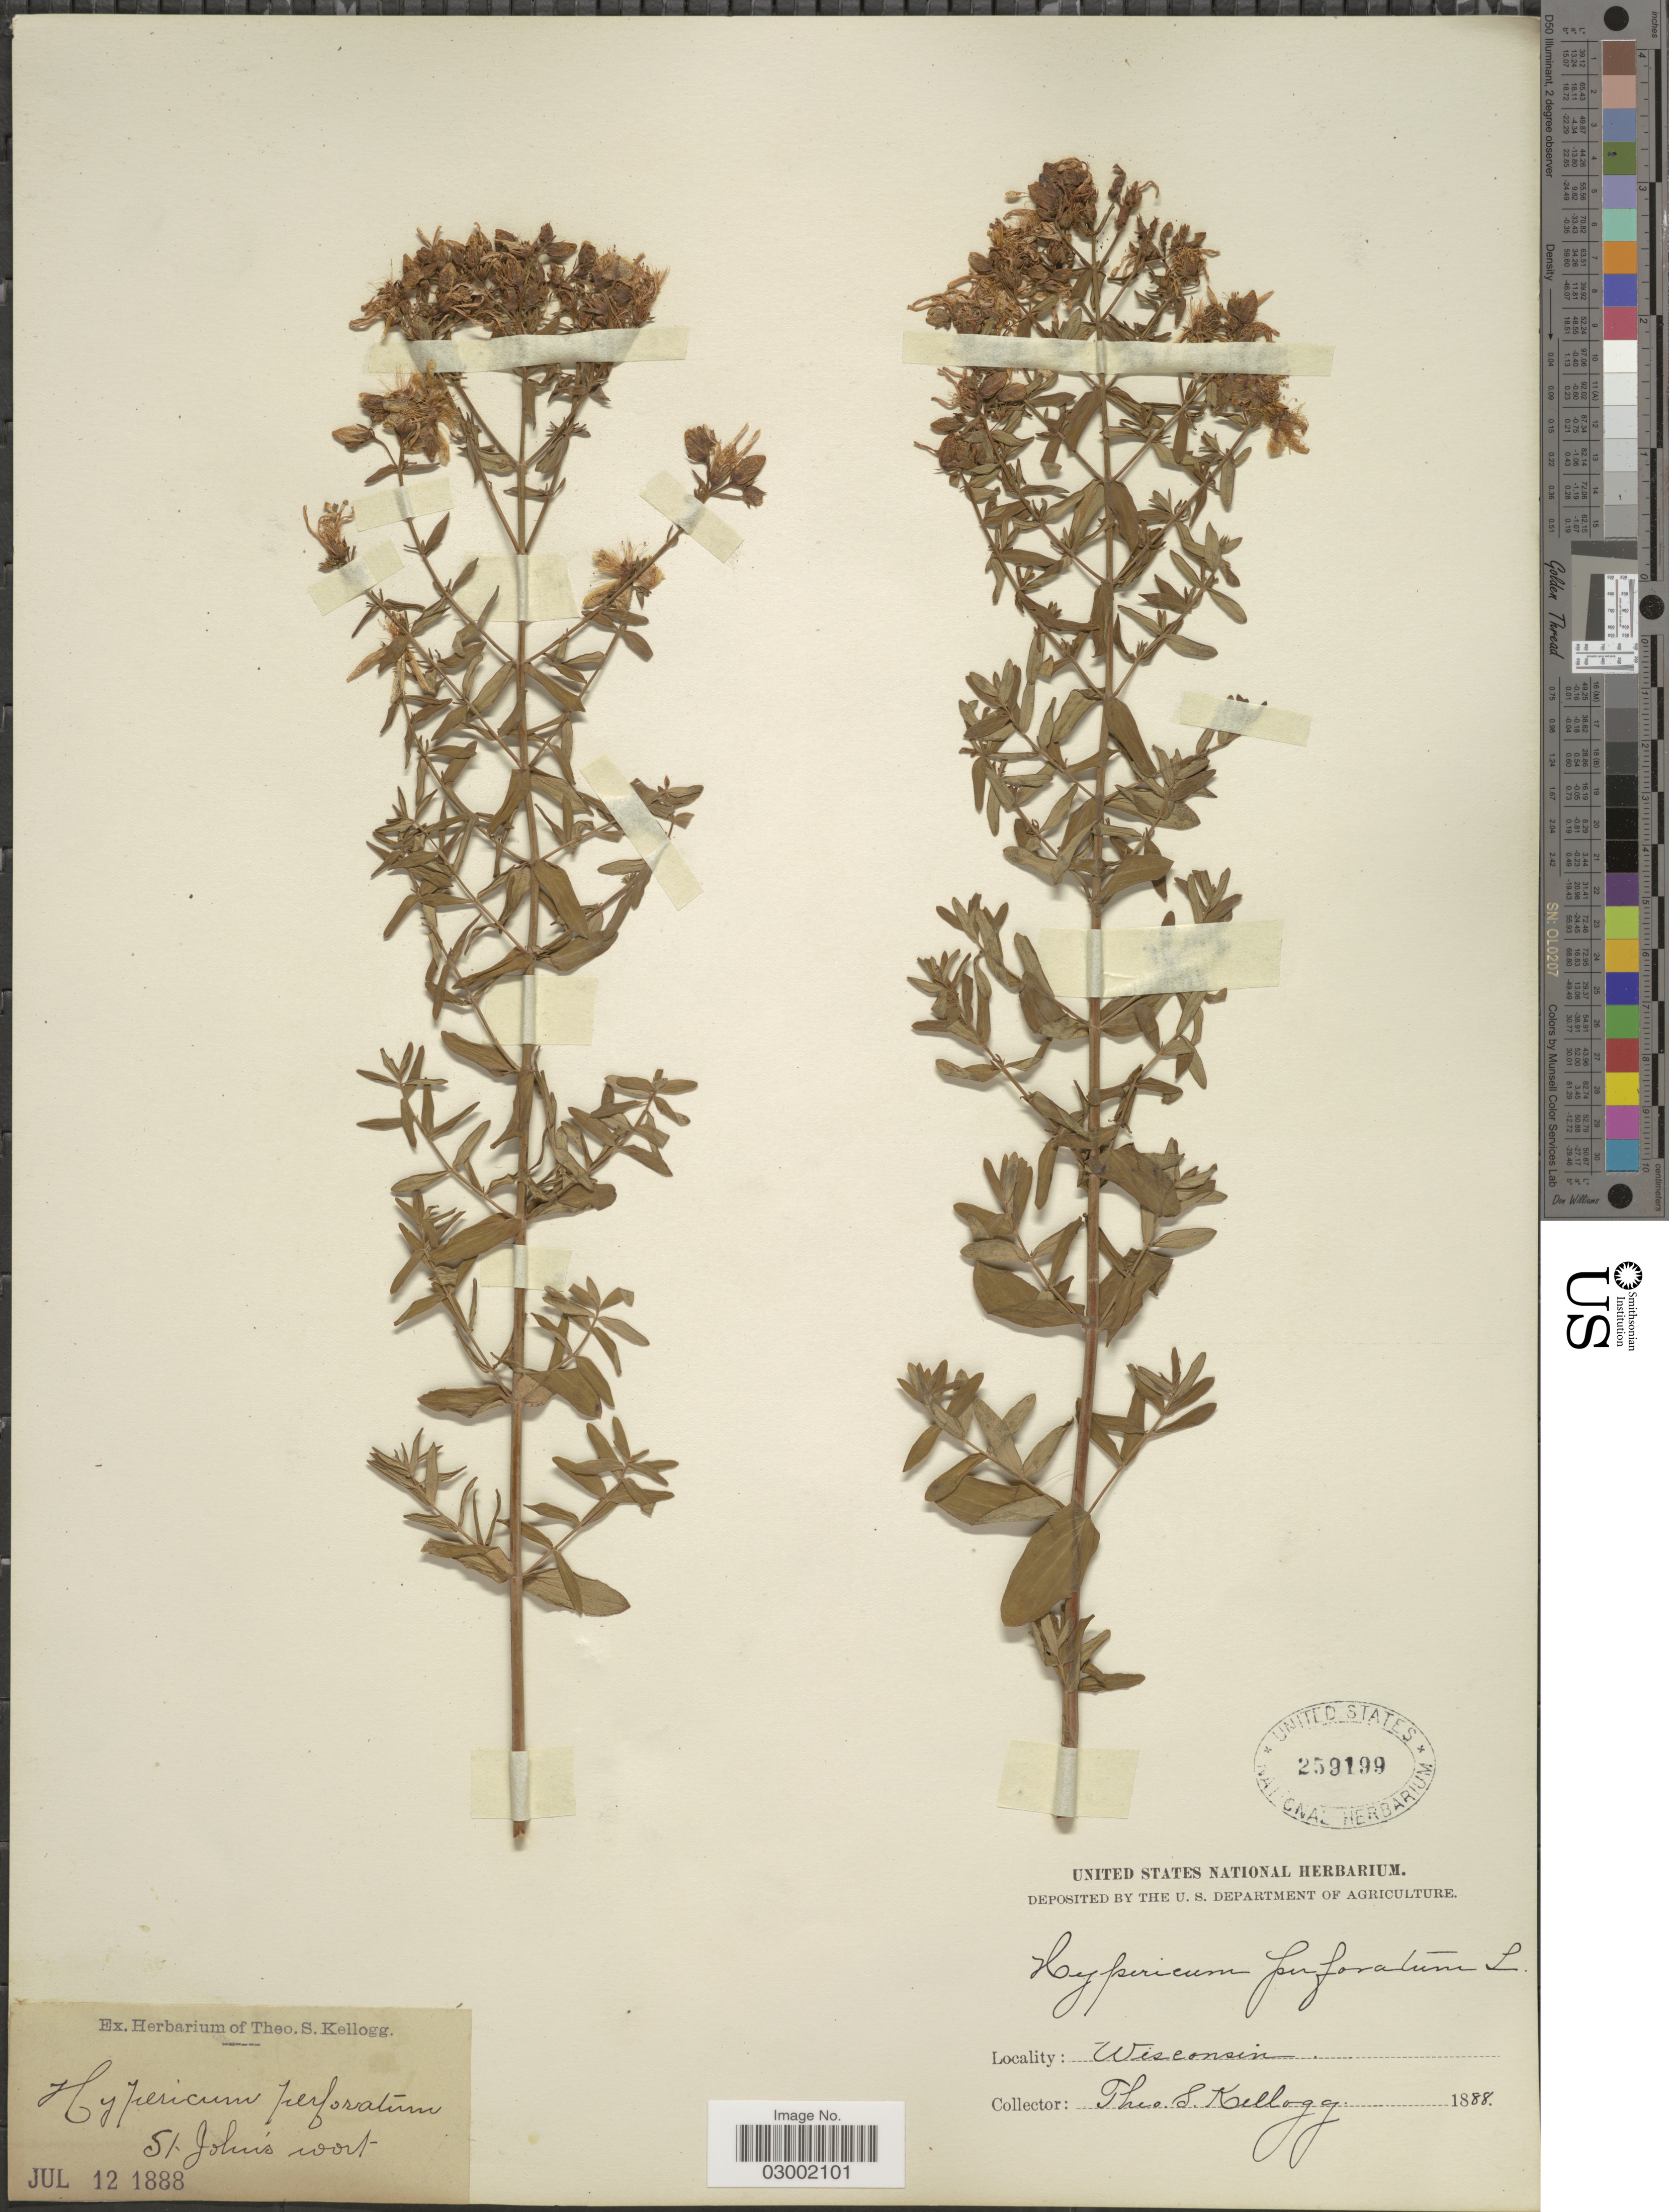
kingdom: Plantae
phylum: Tracheophyta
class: Magnoliopsida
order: Malpighiales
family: Hypericaceae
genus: Hypericum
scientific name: Hypericum perforatum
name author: L.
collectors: T. S. Kellogg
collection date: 1888-07-12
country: United States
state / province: Wisconsin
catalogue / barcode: US 259199